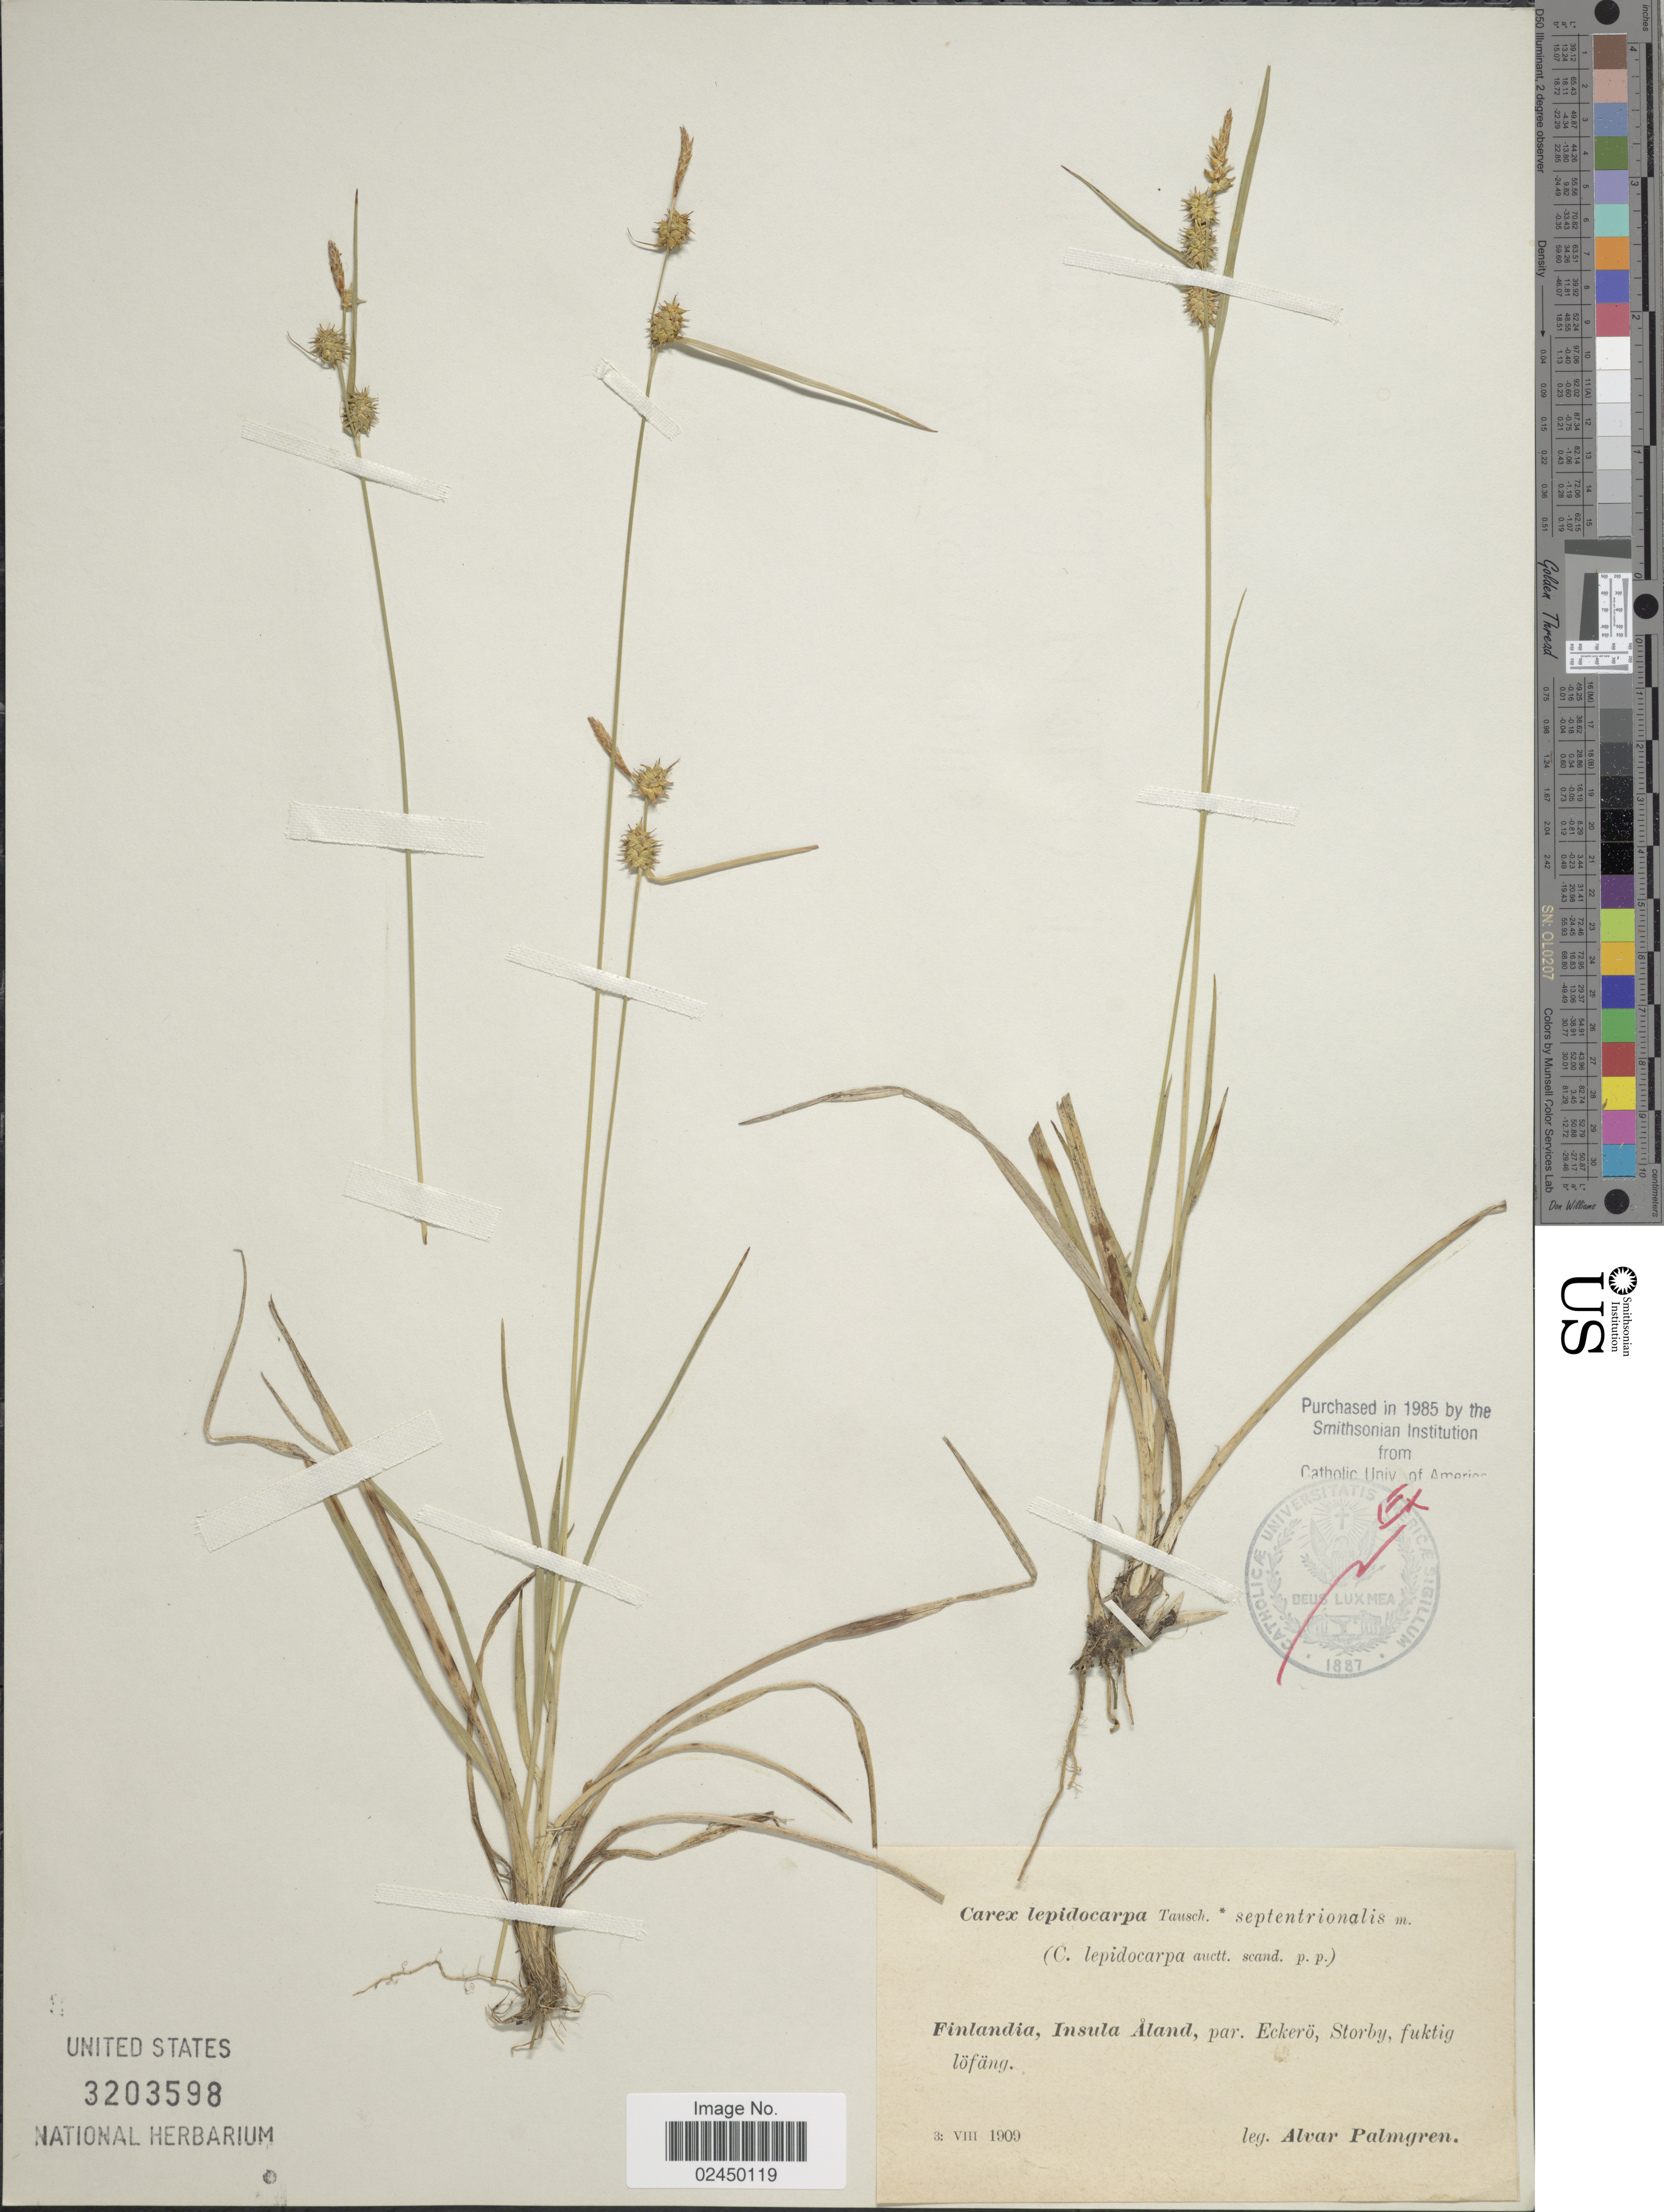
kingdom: Plantae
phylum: Tracheophyta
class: Liliopsida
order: Poales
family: Cyperaceae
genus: Carex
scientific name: Carex lepidocarpa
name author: Tausch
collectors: A. Palmgren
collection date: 1909-08-03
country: Finland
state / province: Ahvenanmaa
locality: Insula Åland, par Eckerö, Storby, fuktig löfang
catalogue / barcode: US 3203598